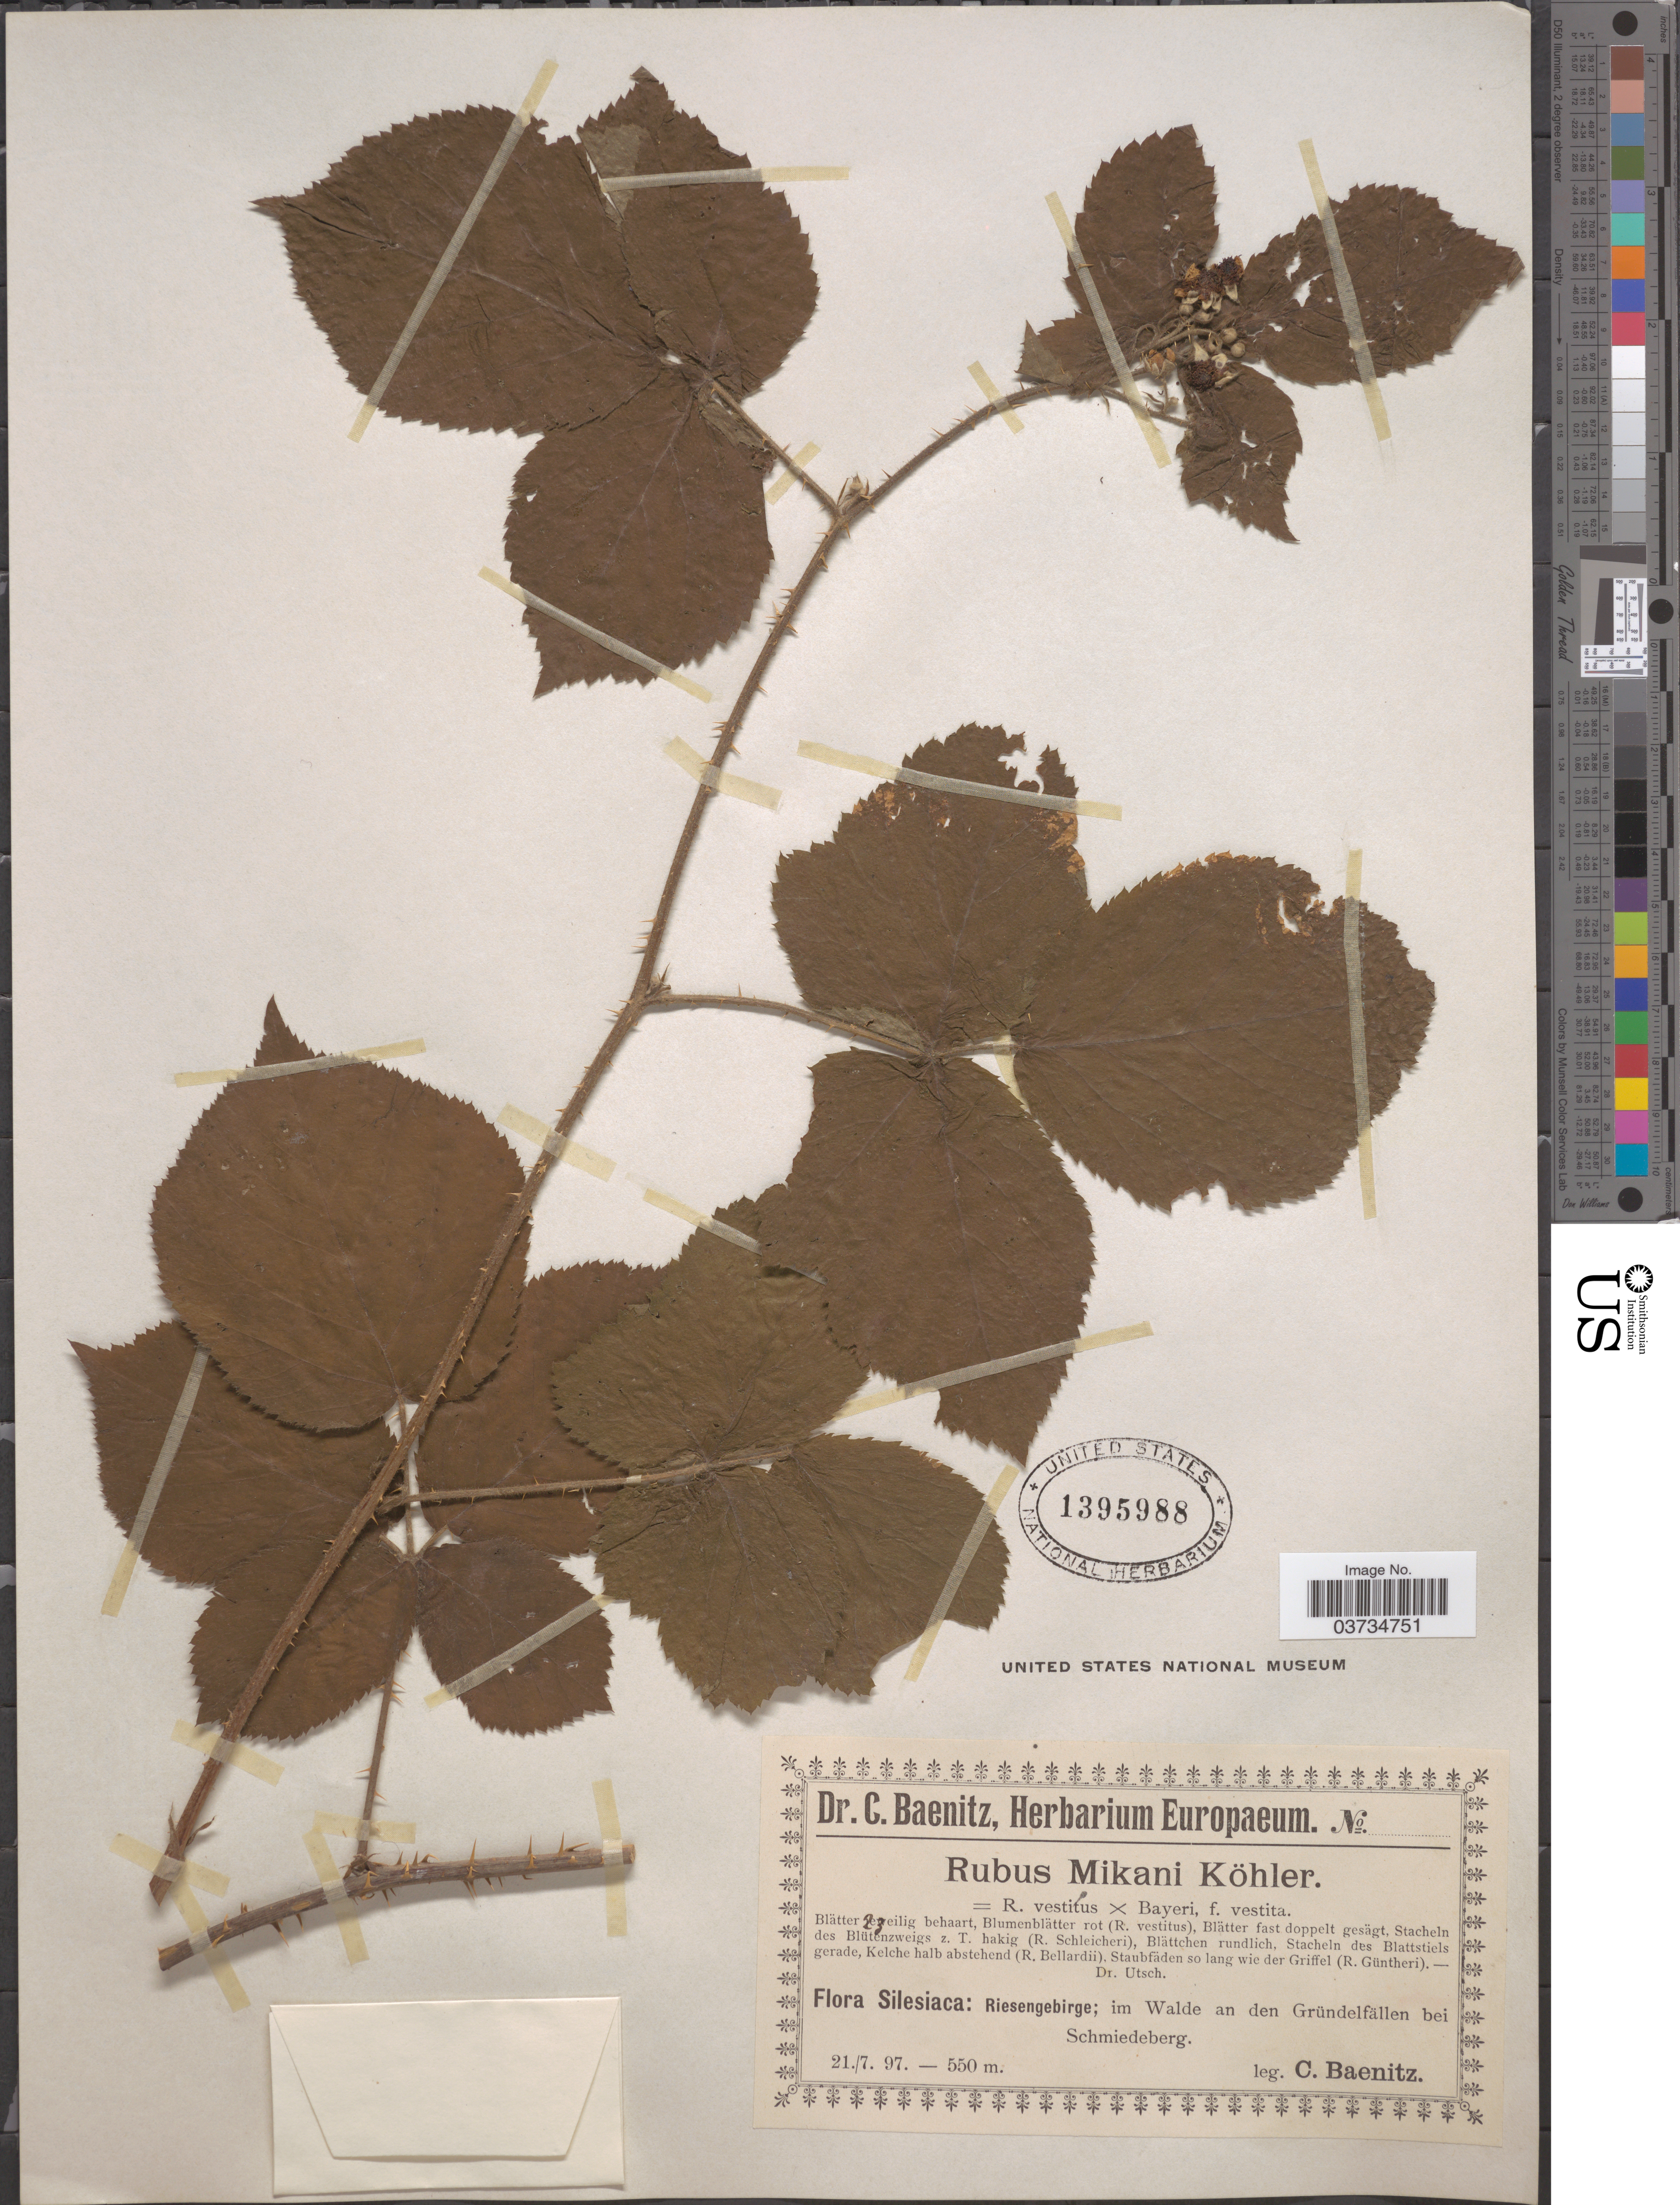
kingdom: Plantae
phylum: Tracheophyta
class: Magnoliopsida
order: Rosales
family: Rosaceae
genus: Rubus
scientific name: Rubus mikanii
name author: Köhler ex Weihe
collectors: C. G. Baenitz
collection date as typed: Transcribed d/m/y: 21/7/97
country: Poland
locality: Silesiaca: Riesengebirge; im Walde an den Gründelfällen bei Schmiedeberg.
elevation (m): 550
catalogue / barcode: US 1395988